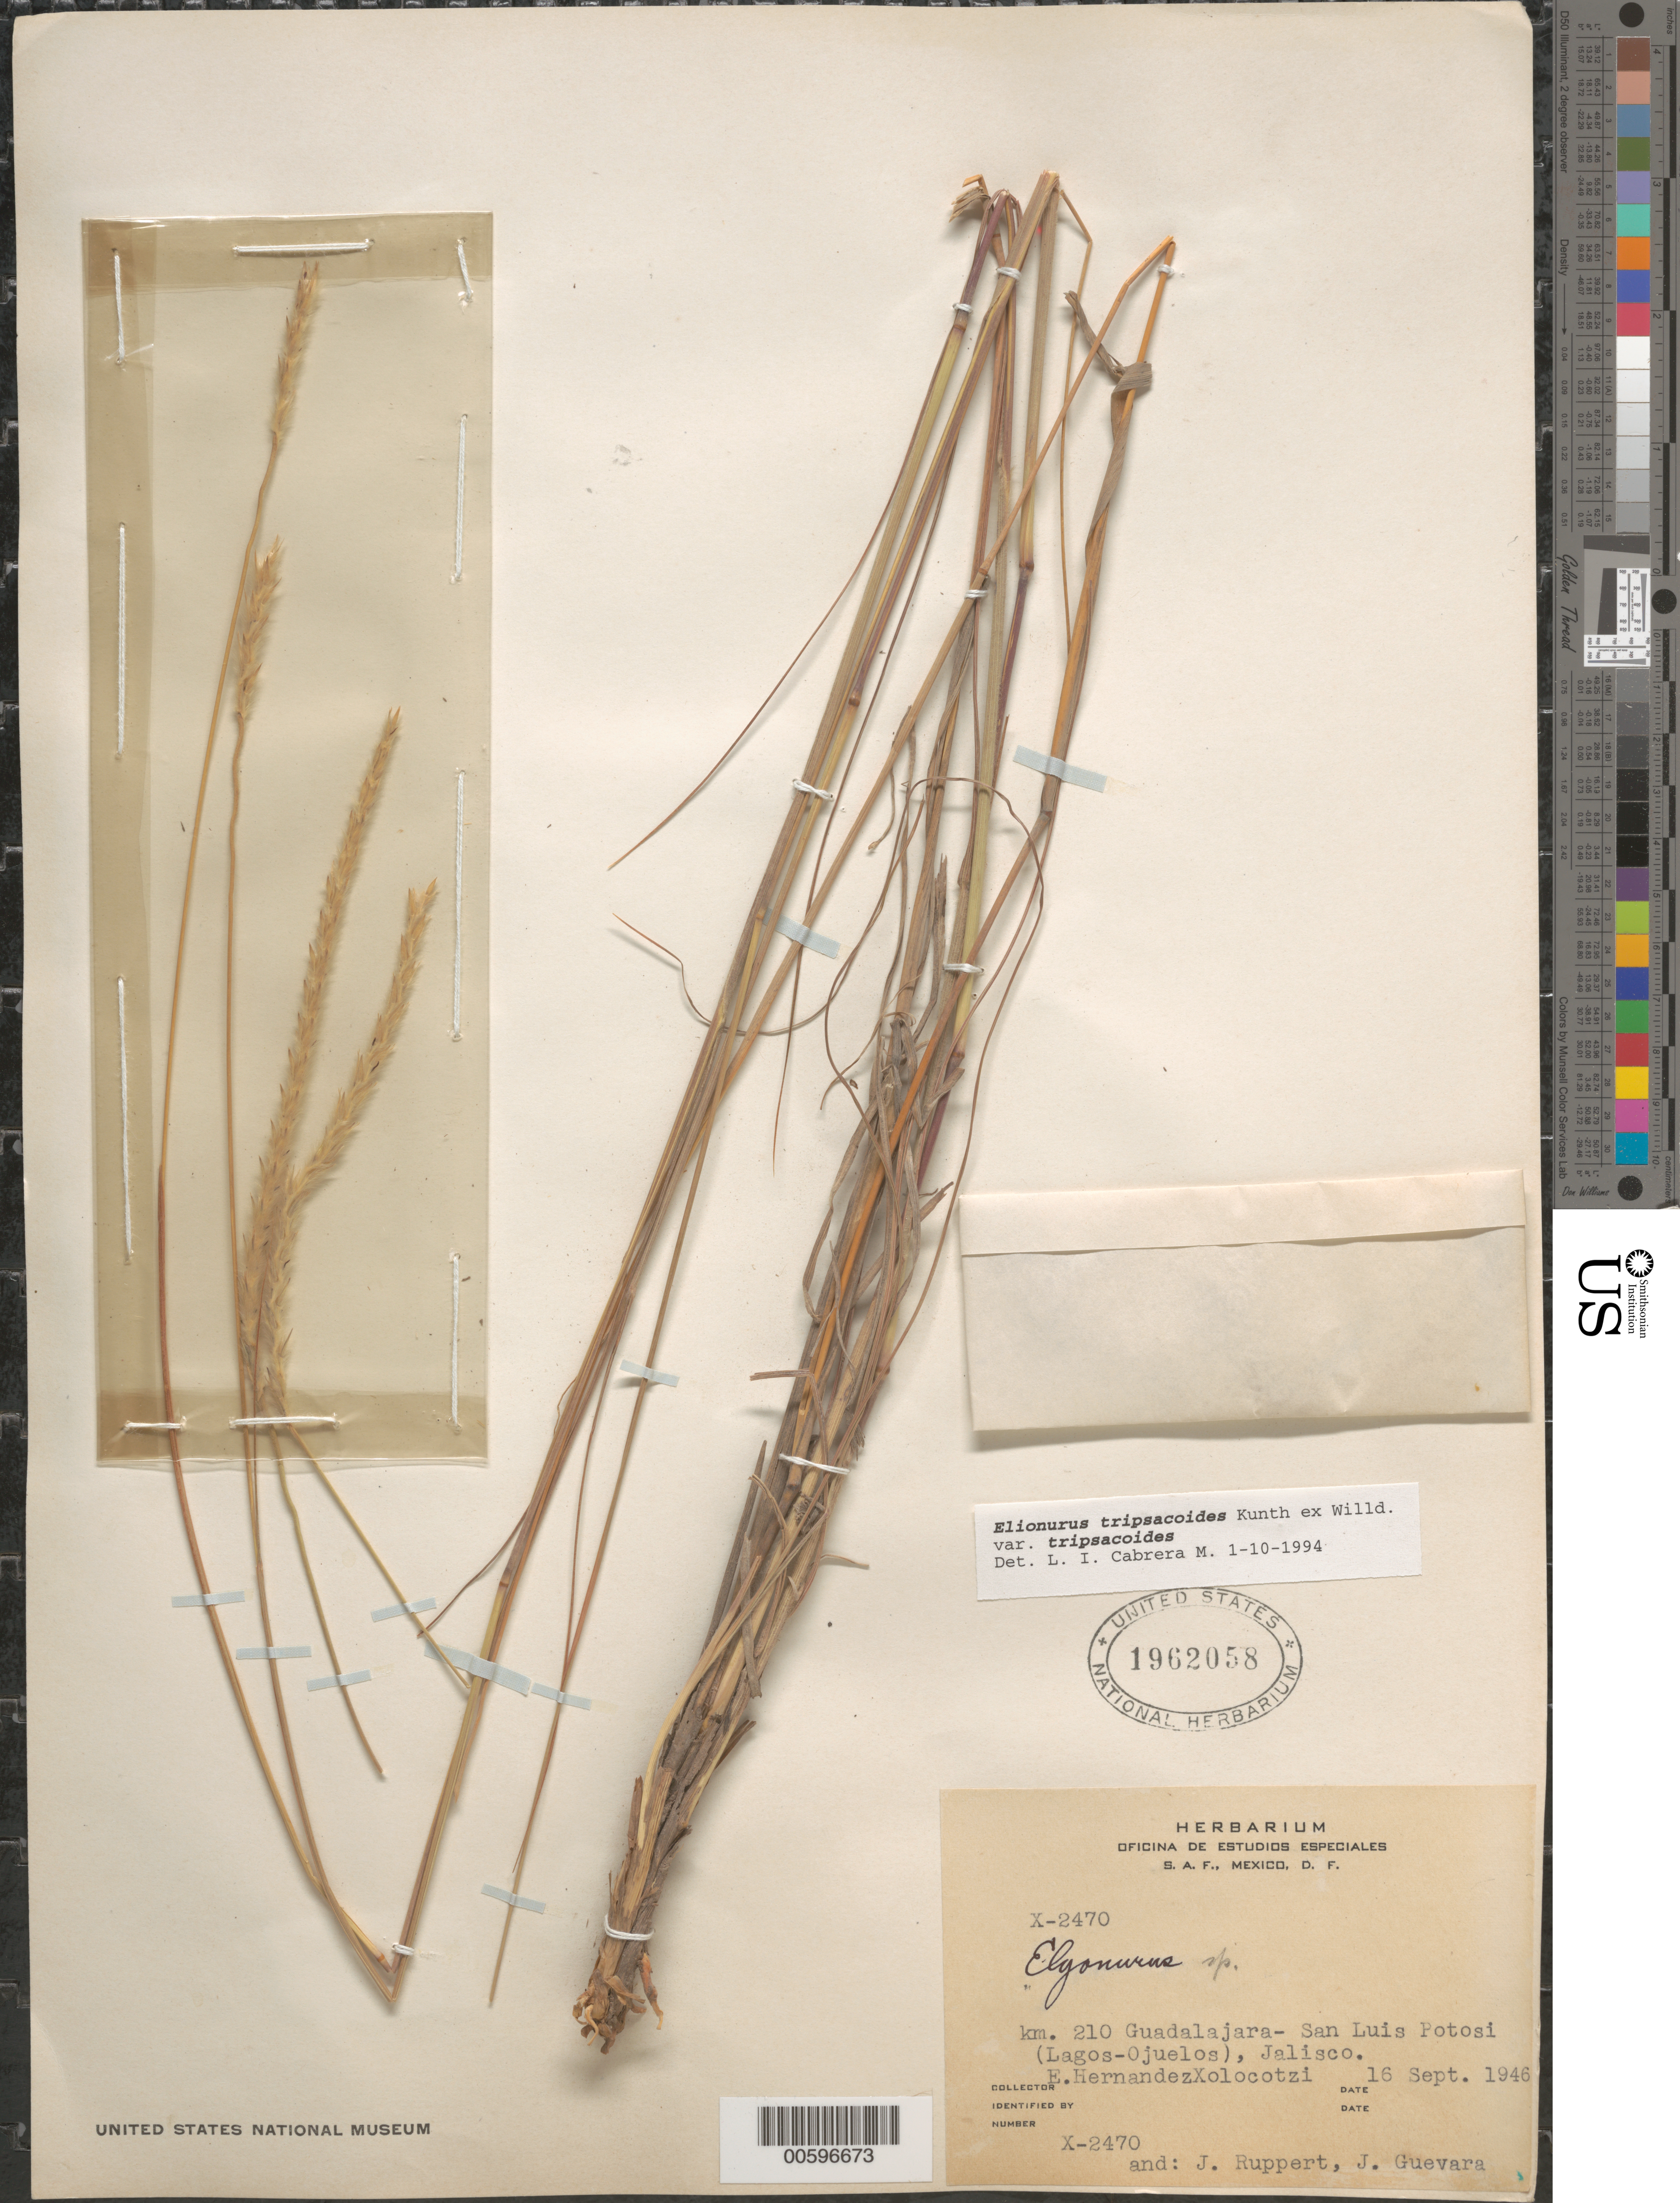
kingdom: Plantae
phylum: Tracheophyta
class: Liliopsida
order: Poales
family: Poaceae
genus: Elionurus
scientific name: Elionurus tripsacoides var. tripsacoides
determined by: Cabrera M., L. I.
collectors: E. I. Hernández-X., J. Ruppert & J. Guevara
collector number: X-2470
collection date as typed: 16 Sep 1946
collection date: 1946-09-16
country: Mexico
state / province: Jalisco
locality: Km 210 Guadalajara-San Luis Potosi (Lagos-Ojuelos).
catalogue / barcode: US 1962058